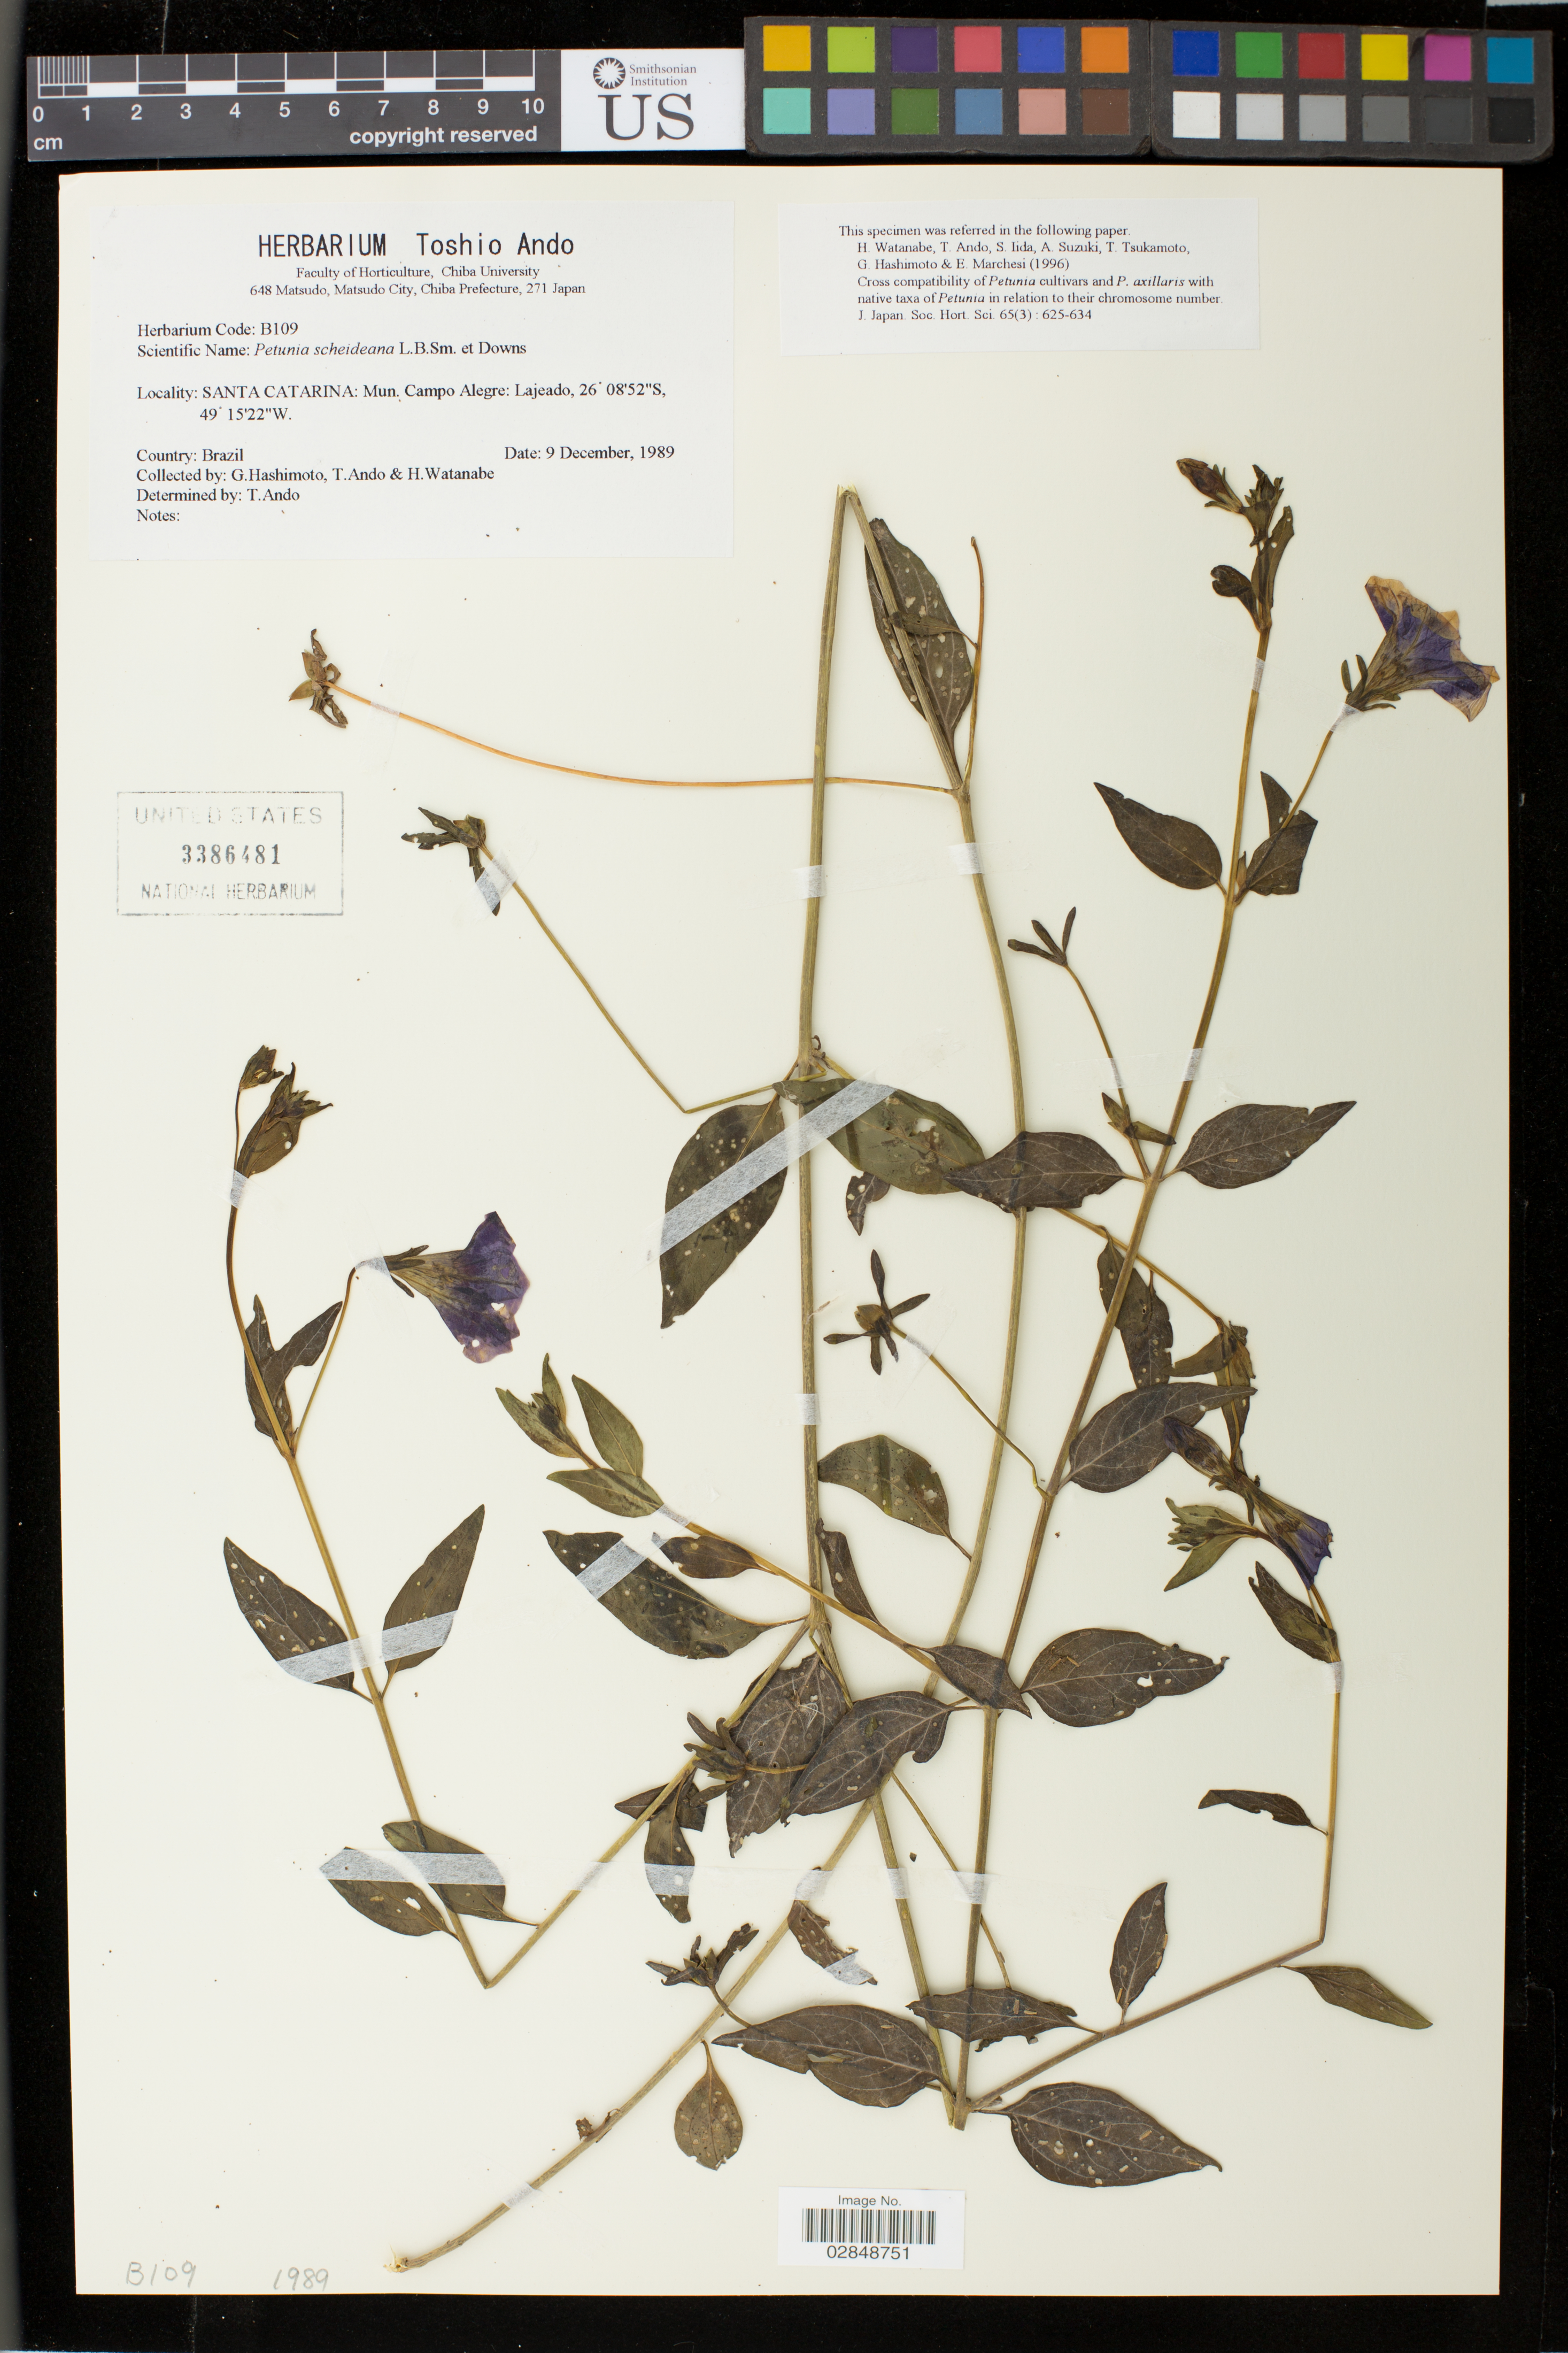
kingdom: Plantae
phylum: Tracheophyta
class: Magnoliopsida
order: Solanales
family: Solanaceae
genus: Petunia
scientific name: Petunia scheideana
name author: L.B. Sm. & Downs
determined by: Ando, T.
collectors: G. Hashimoto, T. Ando & H. Watanabe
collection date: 1989-12-09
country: Brazil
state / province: Santa Catarina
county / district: Campo Alegre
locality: Lajeado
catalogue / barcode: US 3386481